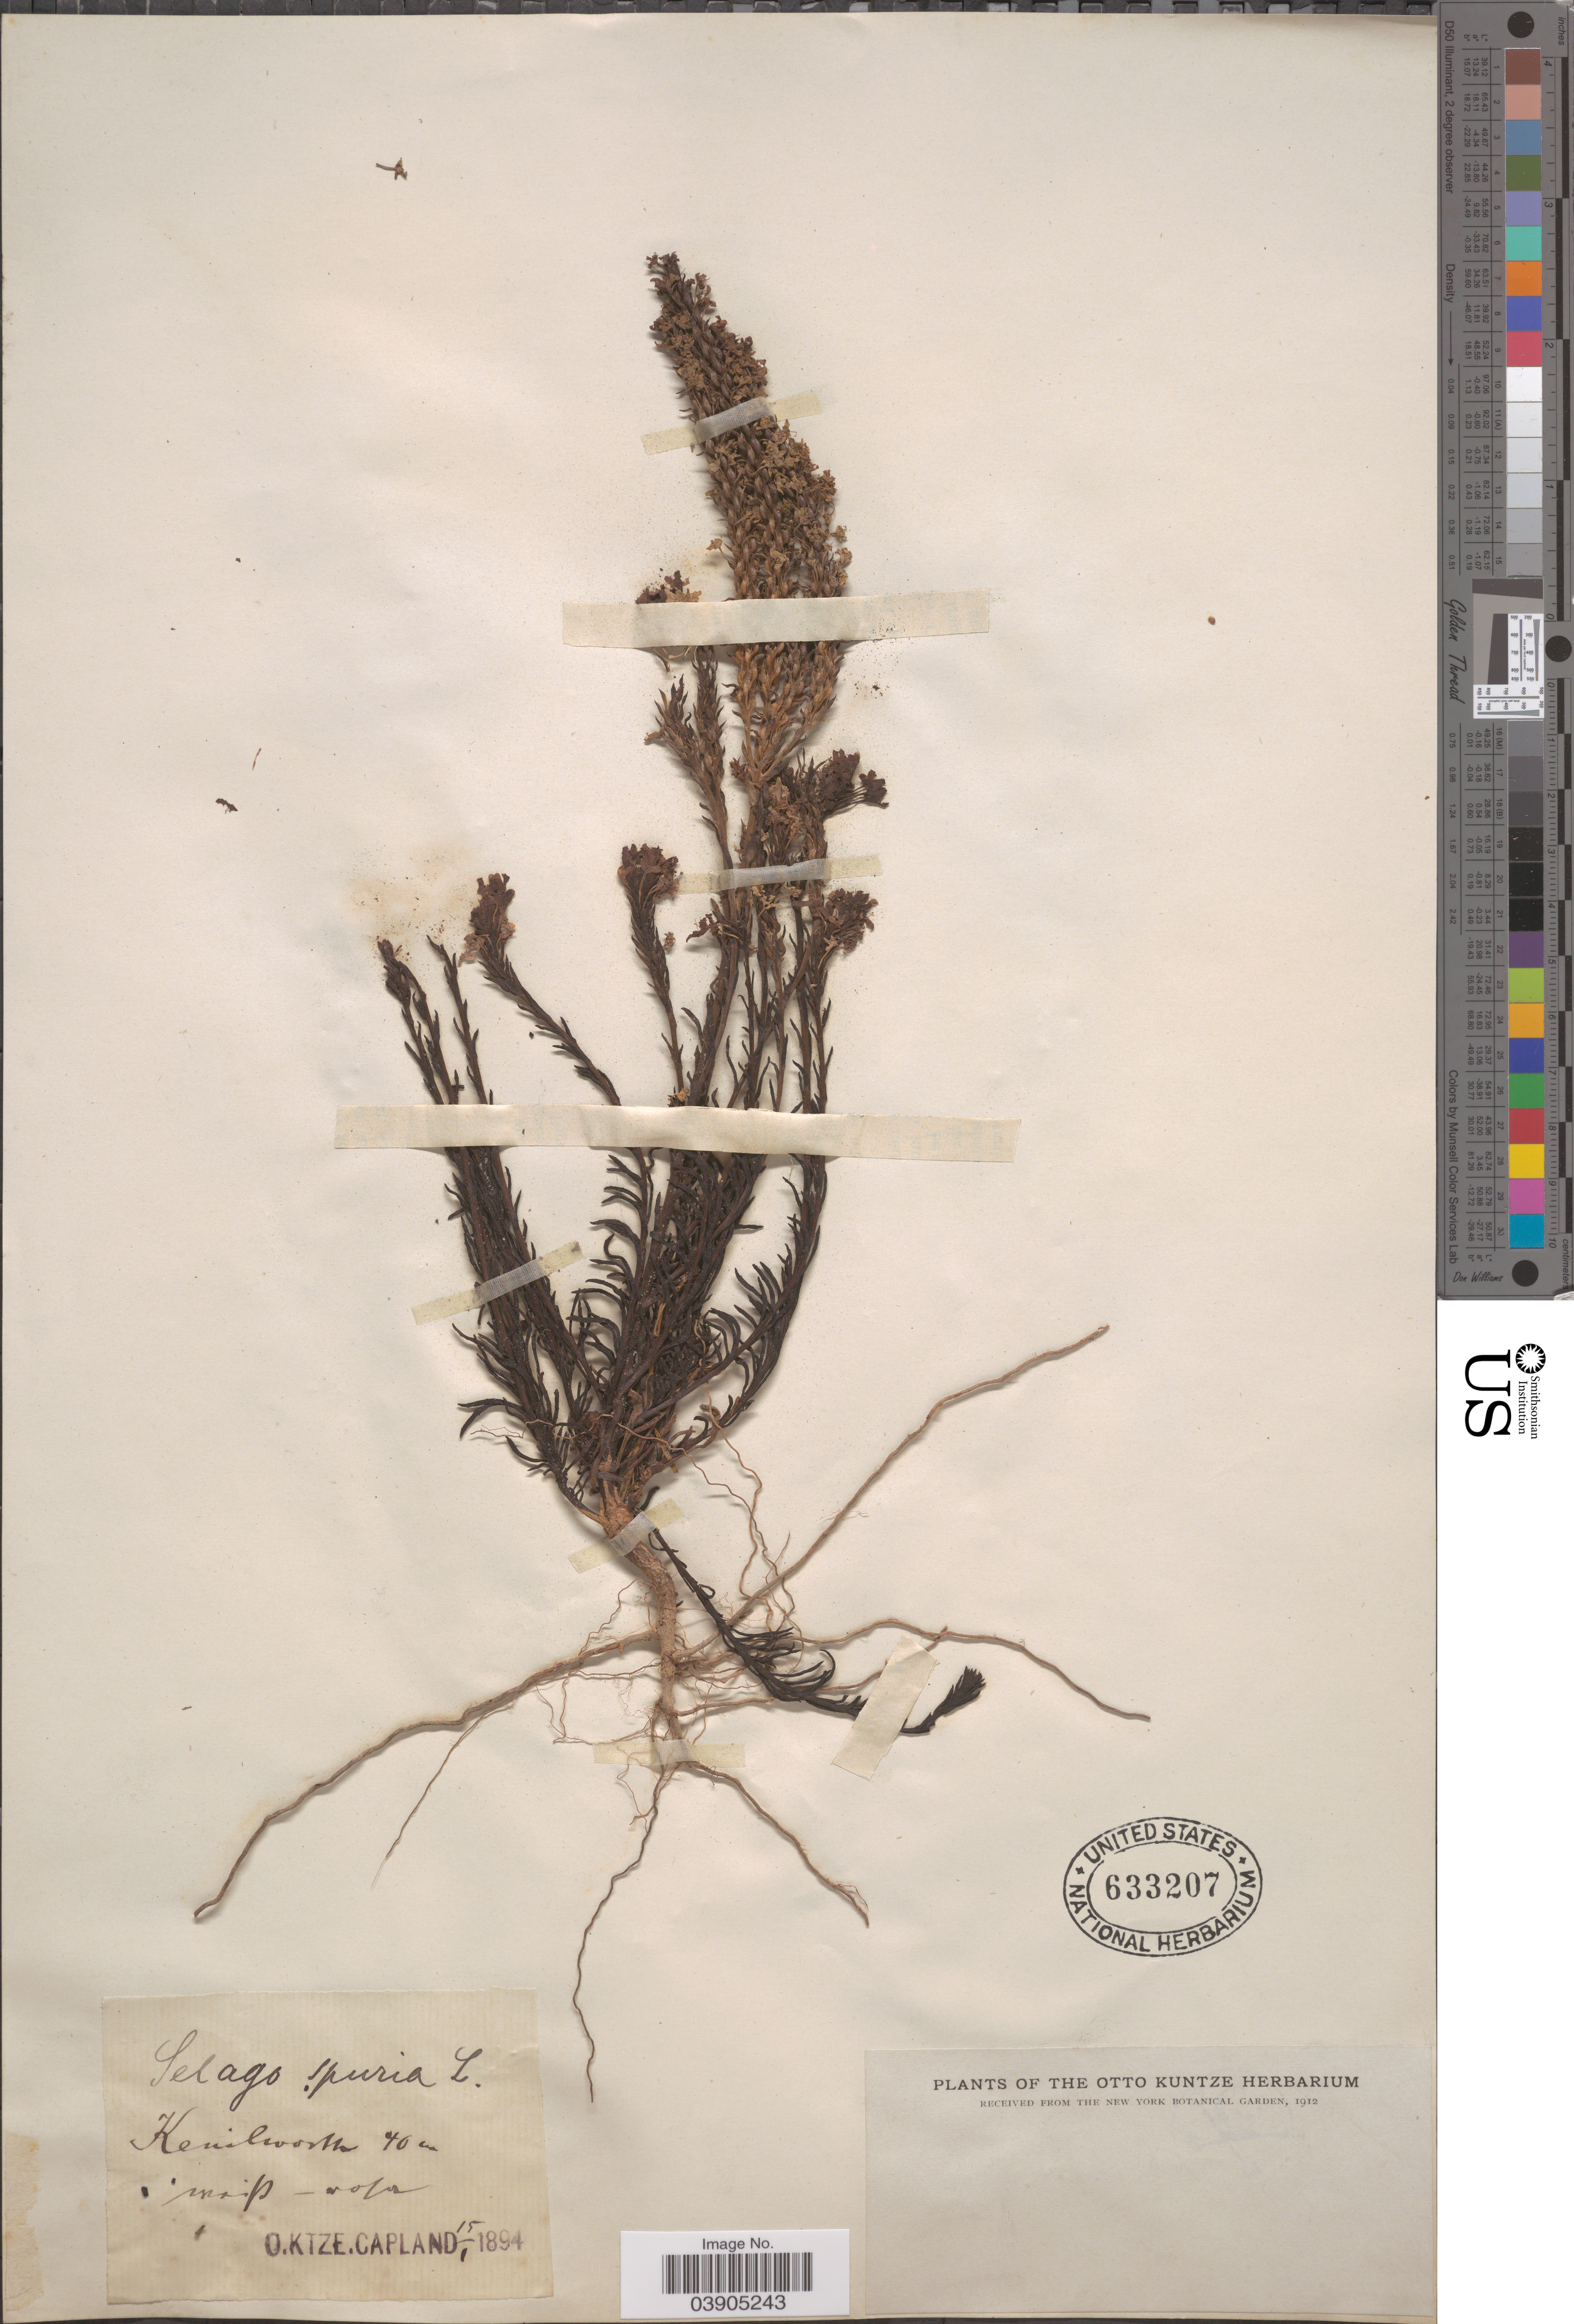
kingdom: Plantae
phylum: Tracheophyta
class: Magnoliopsida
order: Lamiales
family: Scrophulariaceae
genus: Selago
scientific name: Selago spuria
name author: L.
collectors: C.E.O. Kuntze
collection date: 1894-01-15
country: South Africa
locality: Kenilworth. Capland.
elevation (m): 40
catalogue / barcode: US 633207